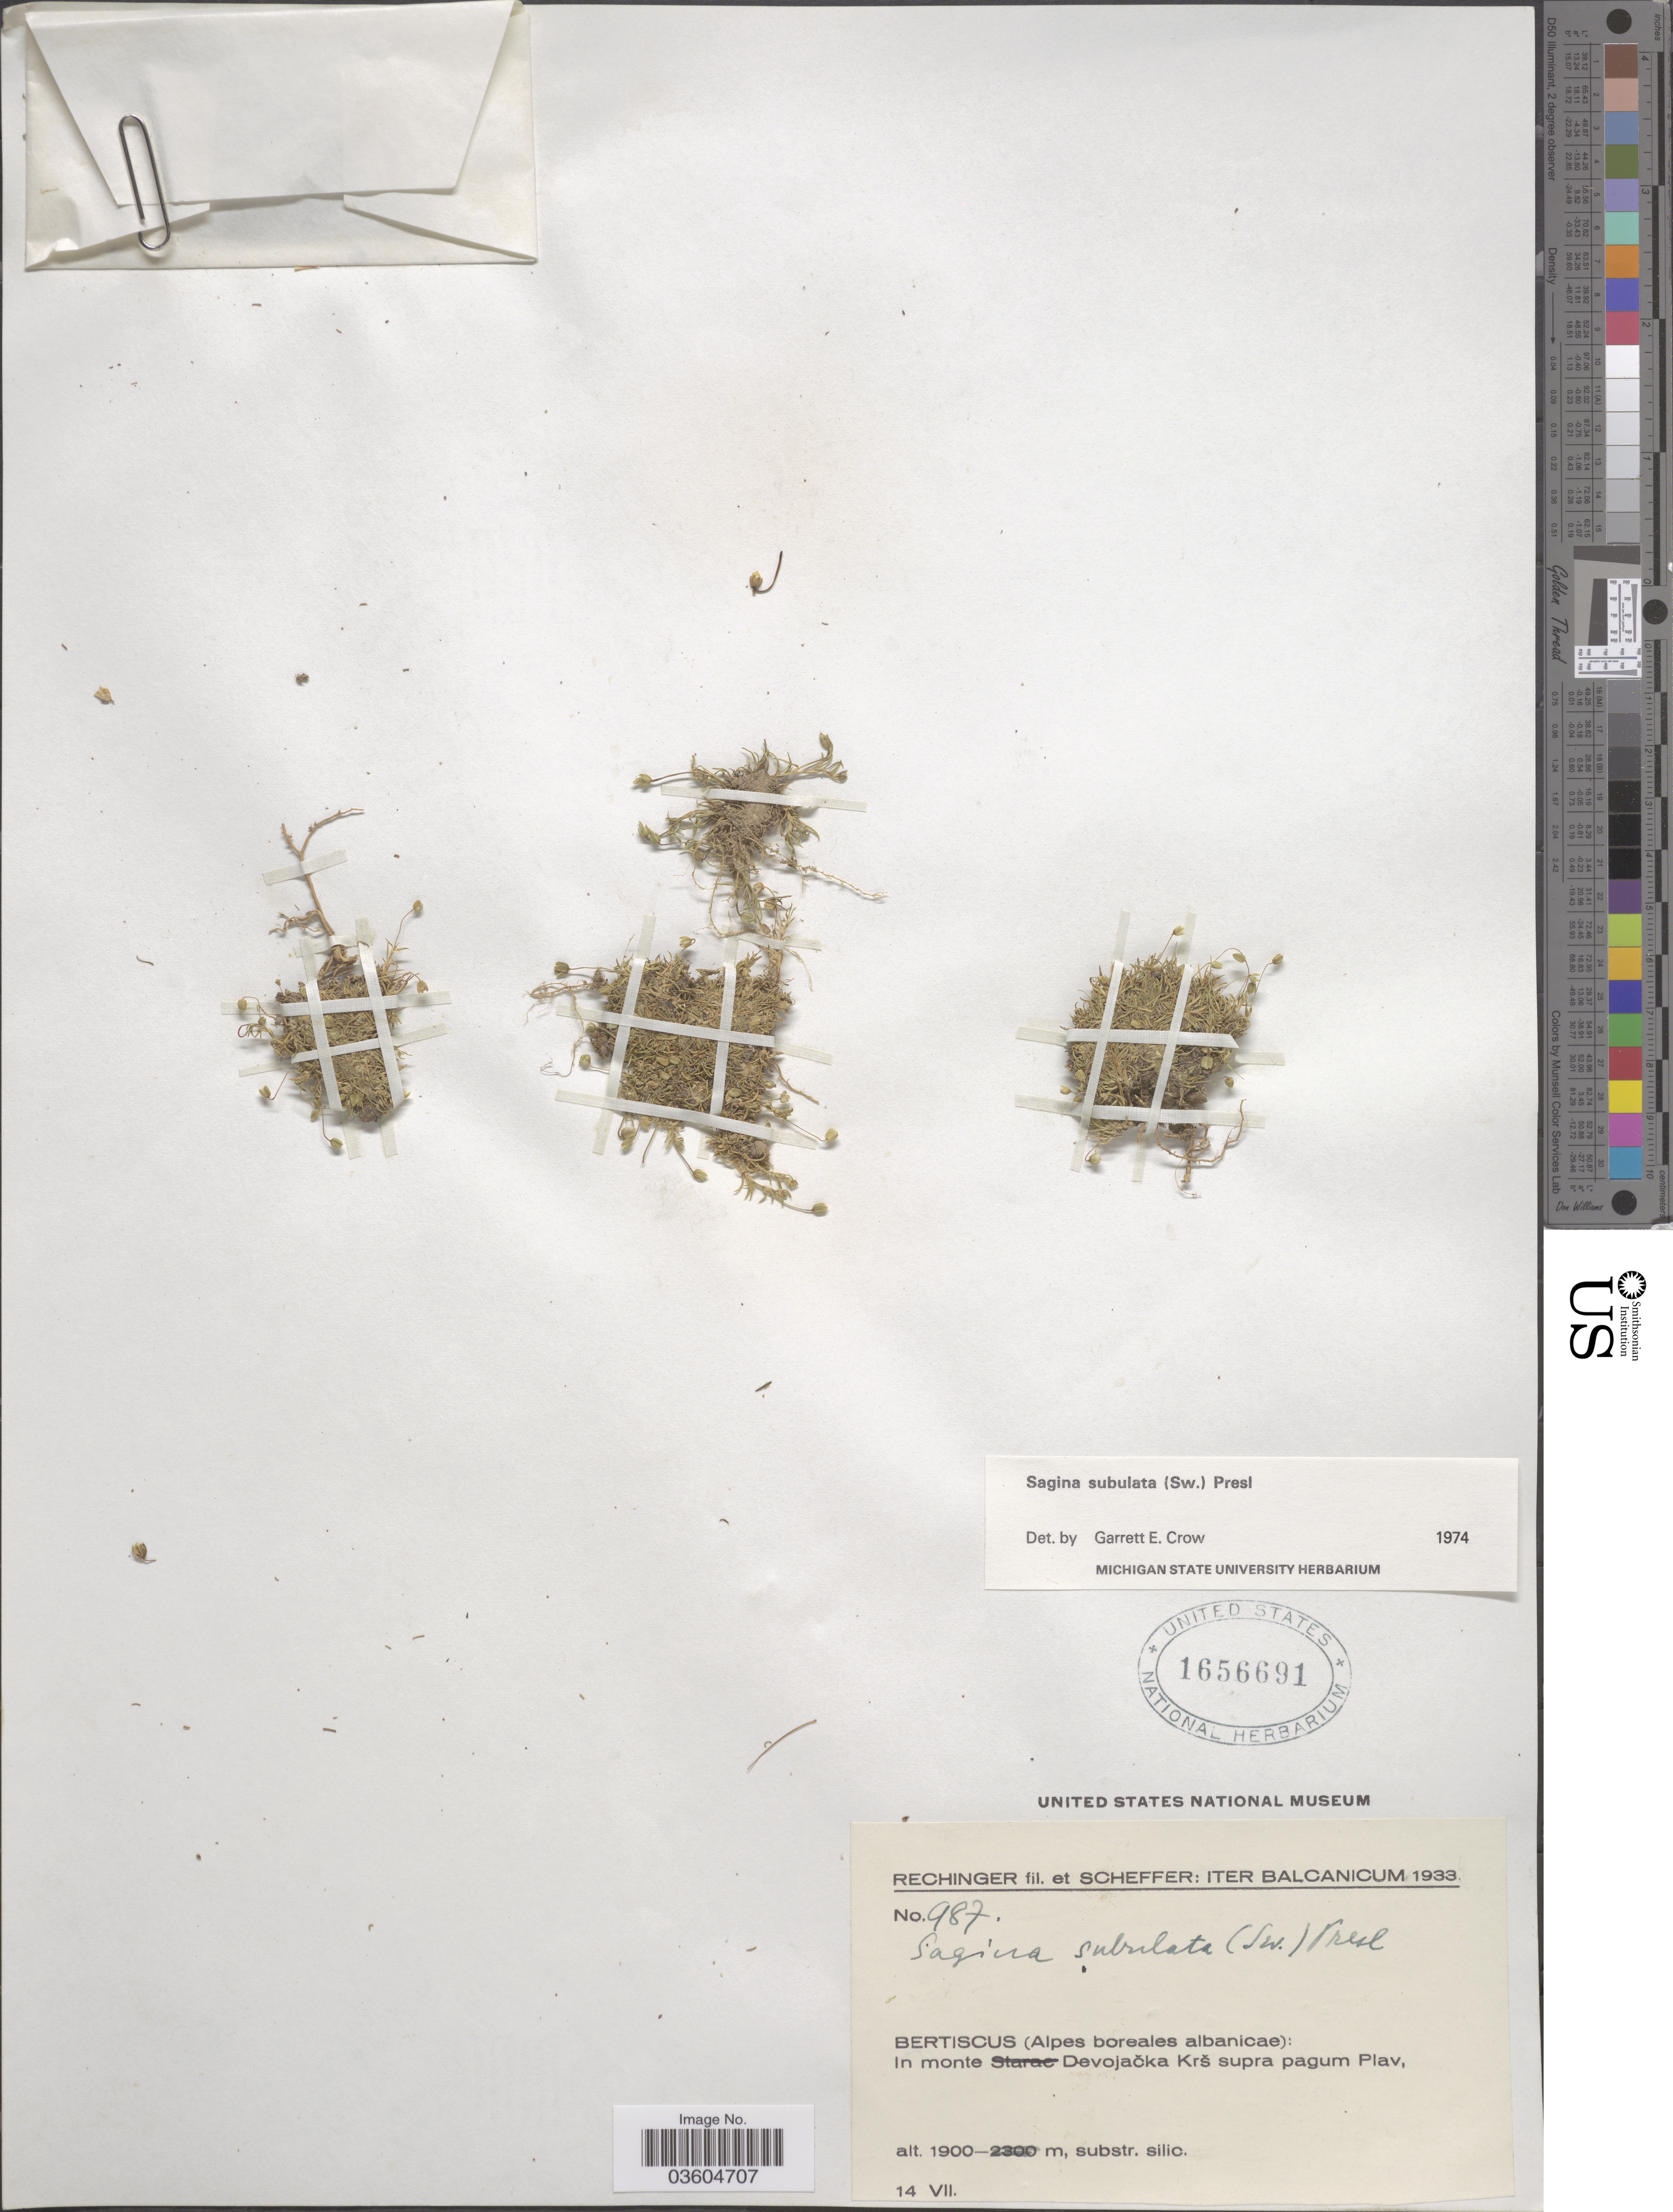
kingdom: Plantae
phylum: Tracheophyta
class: Magnoliopsida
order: Caryophyllales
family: Caryophyllaceae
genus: Sagina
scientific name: Sagina subulata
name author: (Sw.) C. Presl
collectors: -- Rechinger & Scheffer, --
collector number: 987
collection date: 1933-07-14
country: Albania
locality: Iter Balcanicum. Bertiscus (Alpes boreales albanicae): In monte Devojacka Krs supra pagum Plav.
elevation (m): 1900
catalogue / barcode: US 1656691